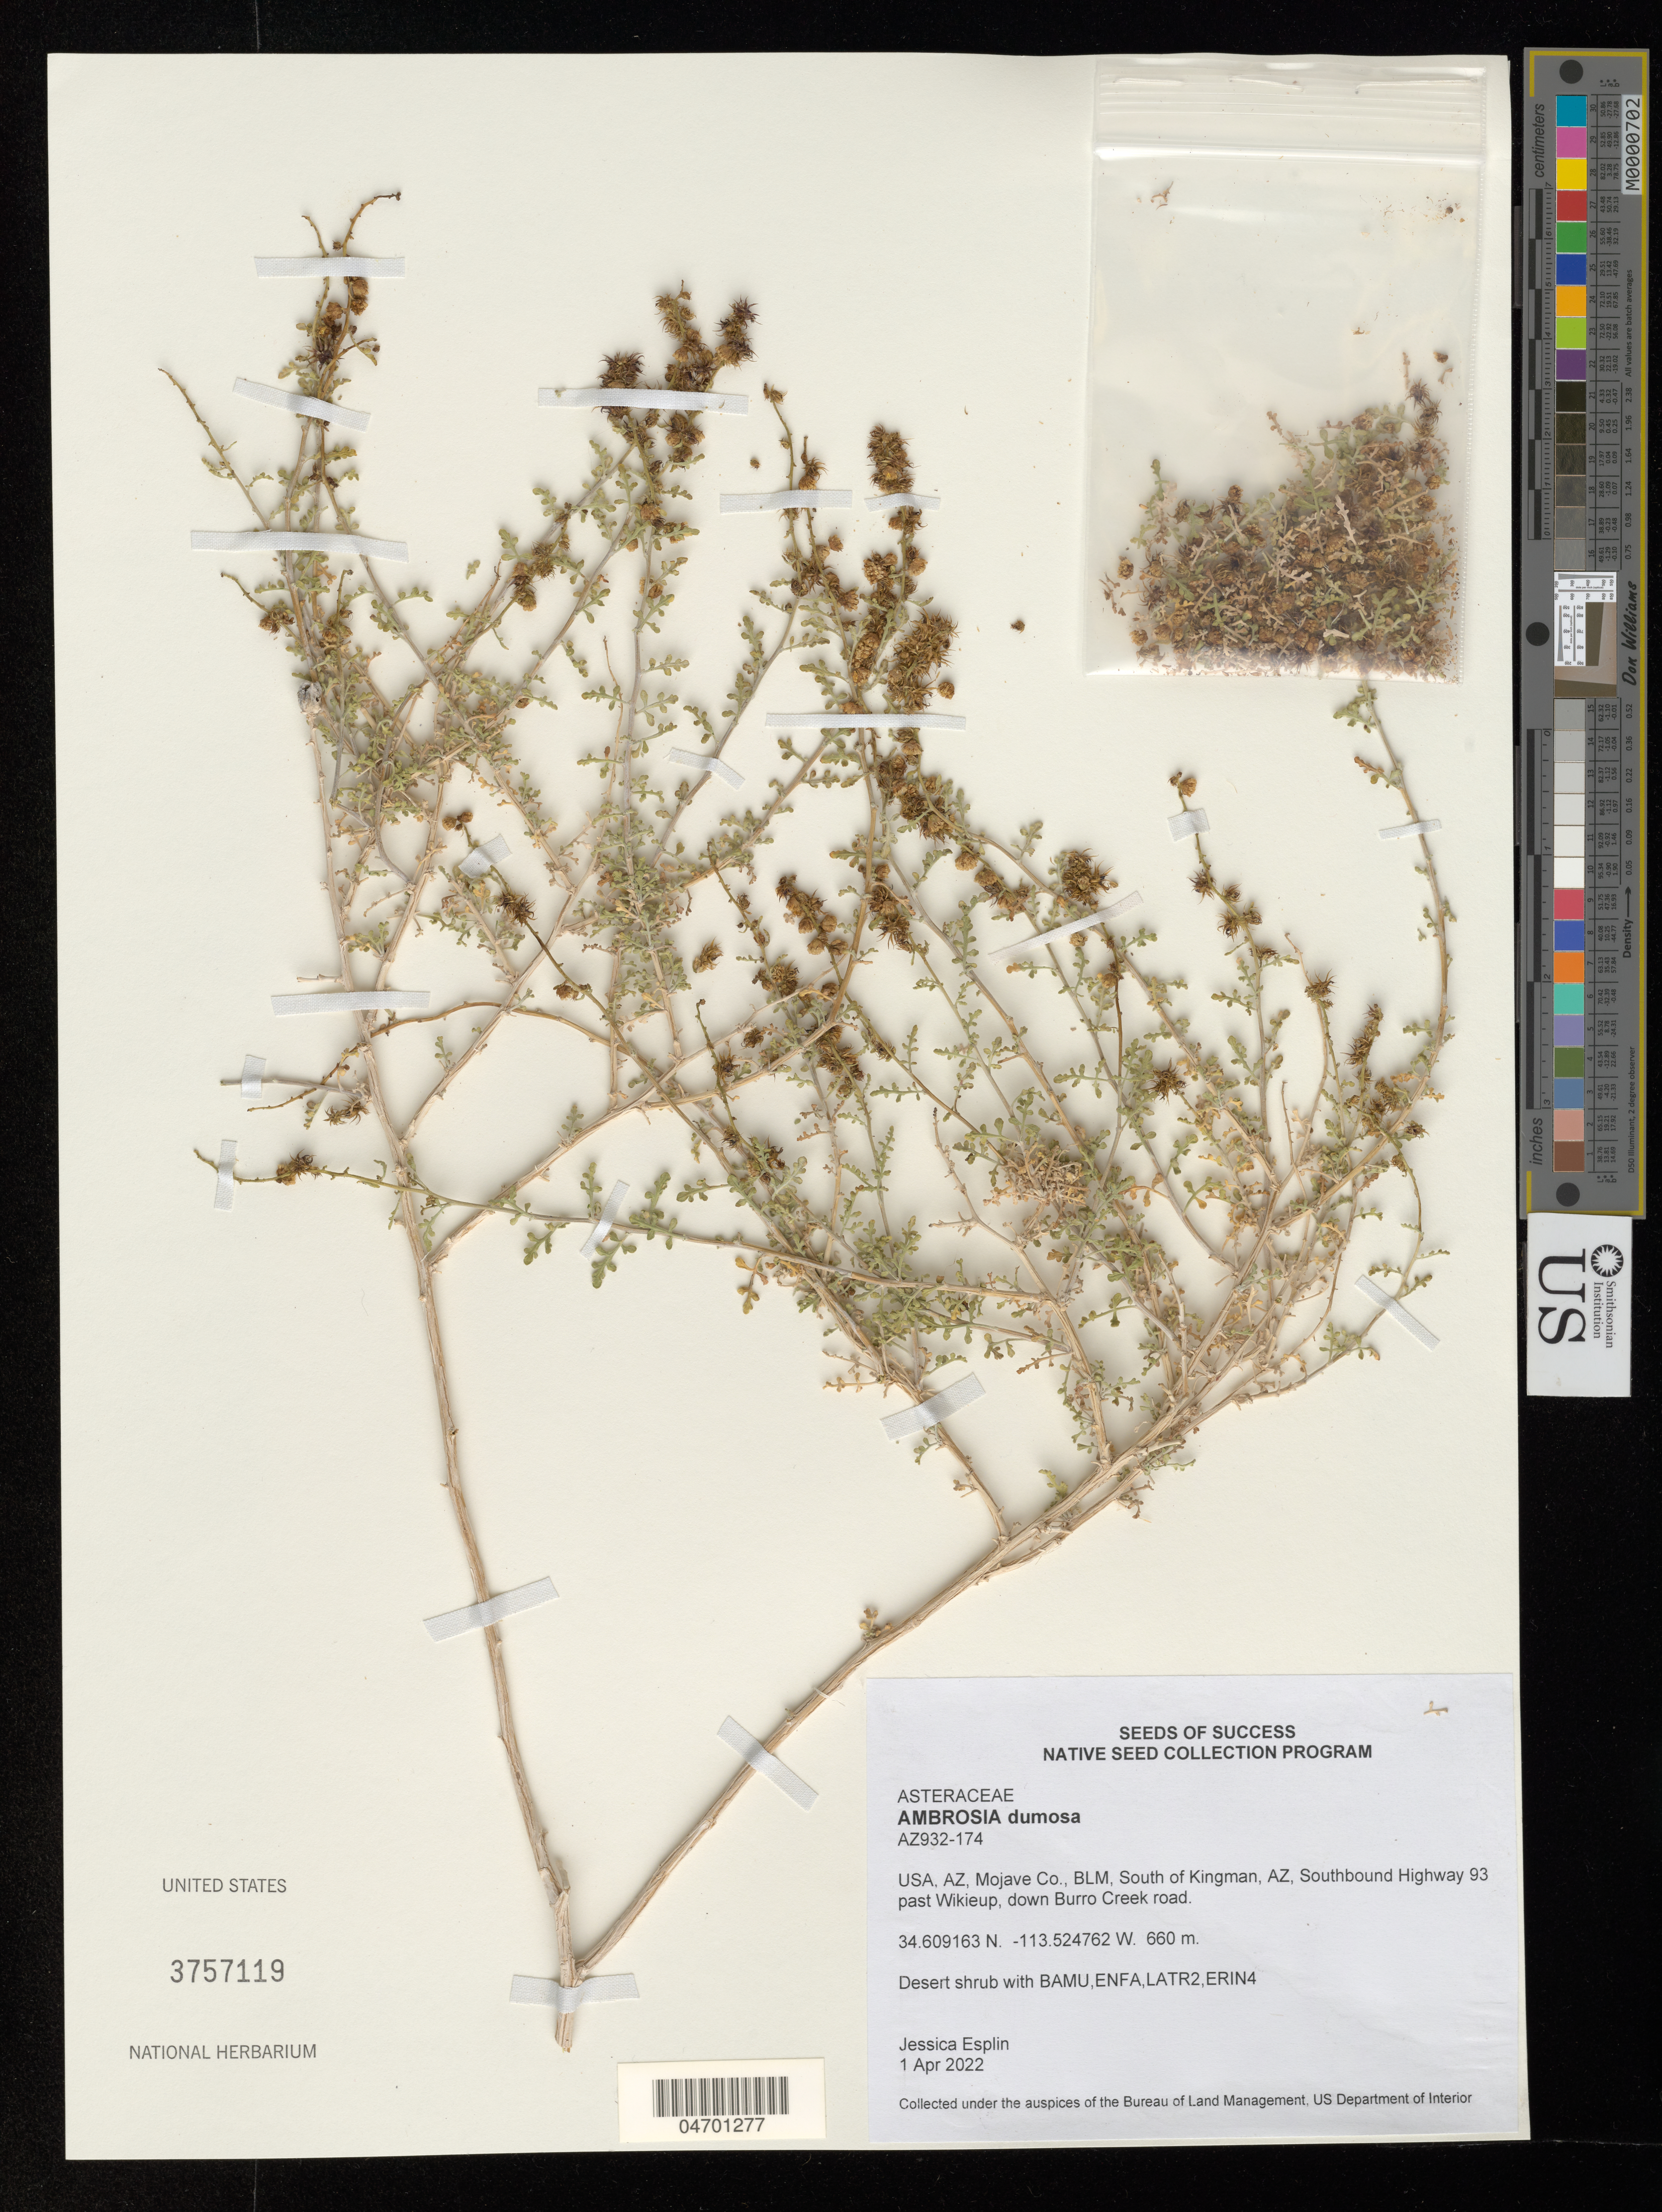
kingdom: Plantae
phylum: Tracheophyta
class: Magnoliopsida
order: Asterales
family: Asteraceae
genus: Ambrosia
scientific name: Ambrosia dumosa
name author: (A. Gray) W.W.Payne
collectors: A. Ron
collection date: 2022-04-01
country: United States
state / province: Arizona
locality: AZ, Mojave Co., BLM, South of Kingman, Southbound Highway 93 past Wikieup, down Burro Creek road.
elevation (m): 660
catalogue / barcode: US 3757119